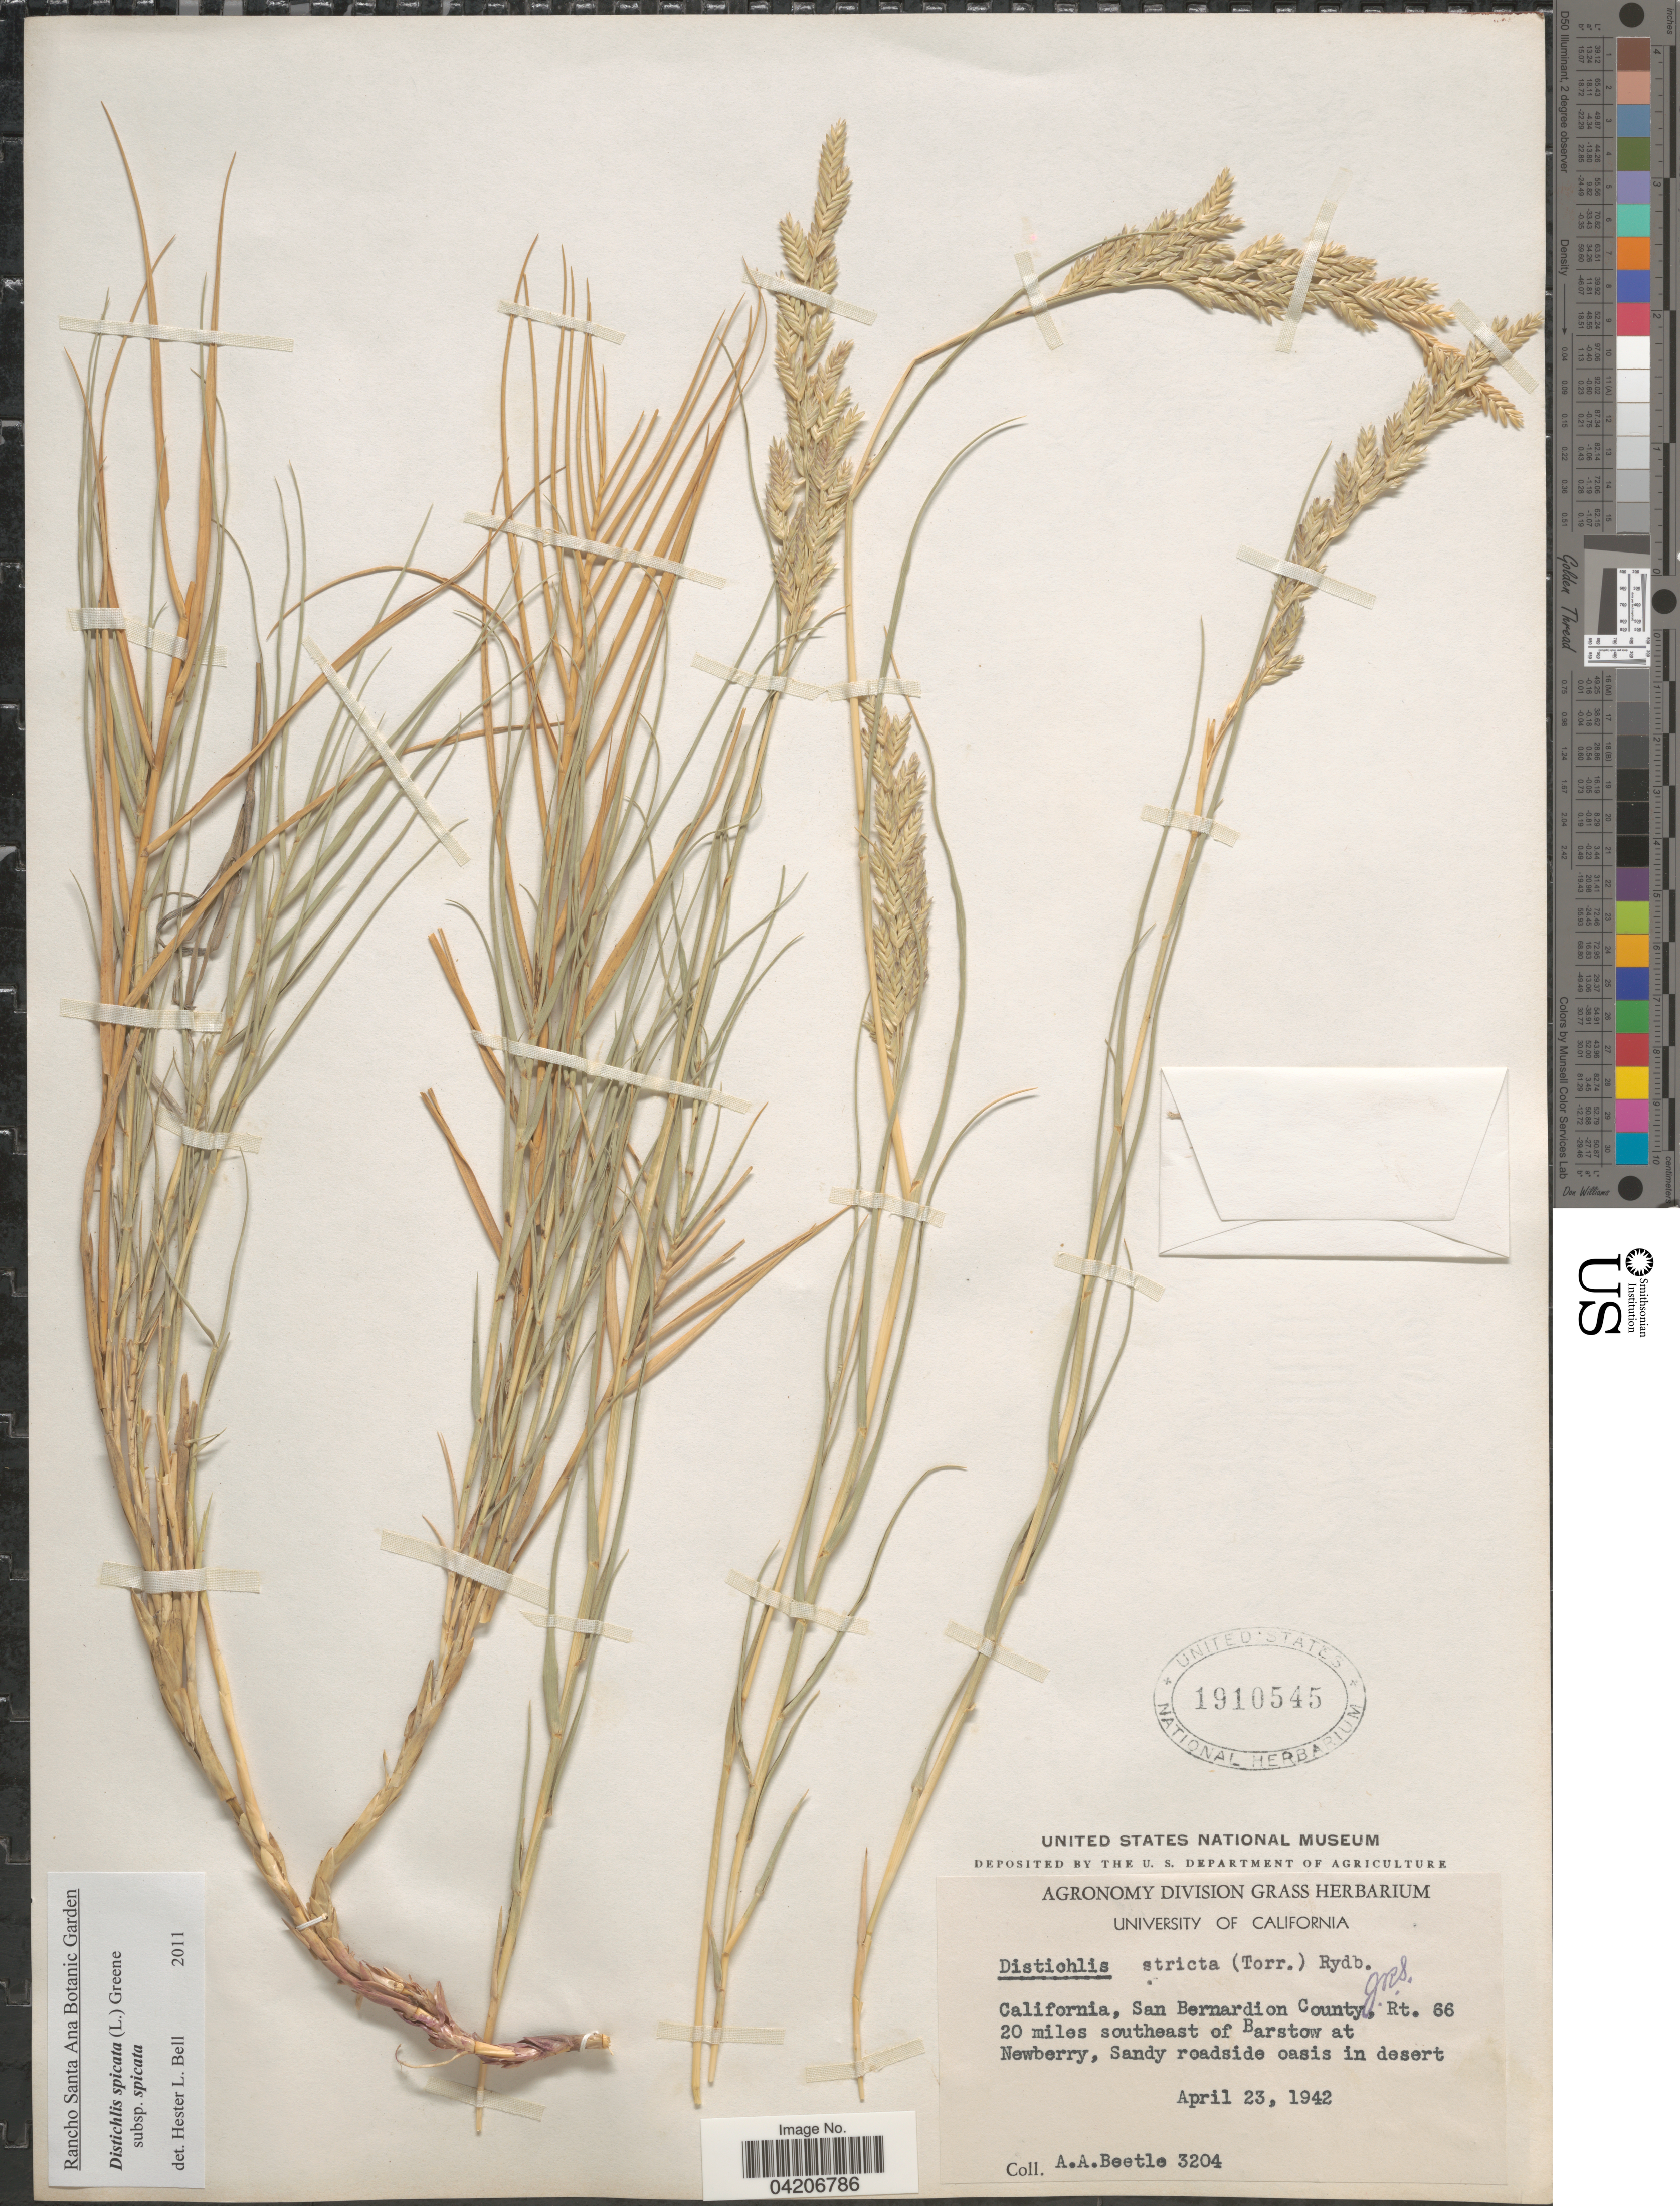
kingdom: Plantae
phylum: Tracheophyta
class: Liliopsida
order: Poales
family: Poaceae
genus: Distichlis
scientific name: Distichlis spicata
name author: (L.) Greene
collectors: A. A. Beetle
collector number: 3204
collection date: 1942-04-23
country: United States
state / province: California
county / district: San Bernardino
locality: San Bernardion County, Rt. 66. 20 miles southeast of Barstow at Newberry.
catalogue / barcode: US 1910545